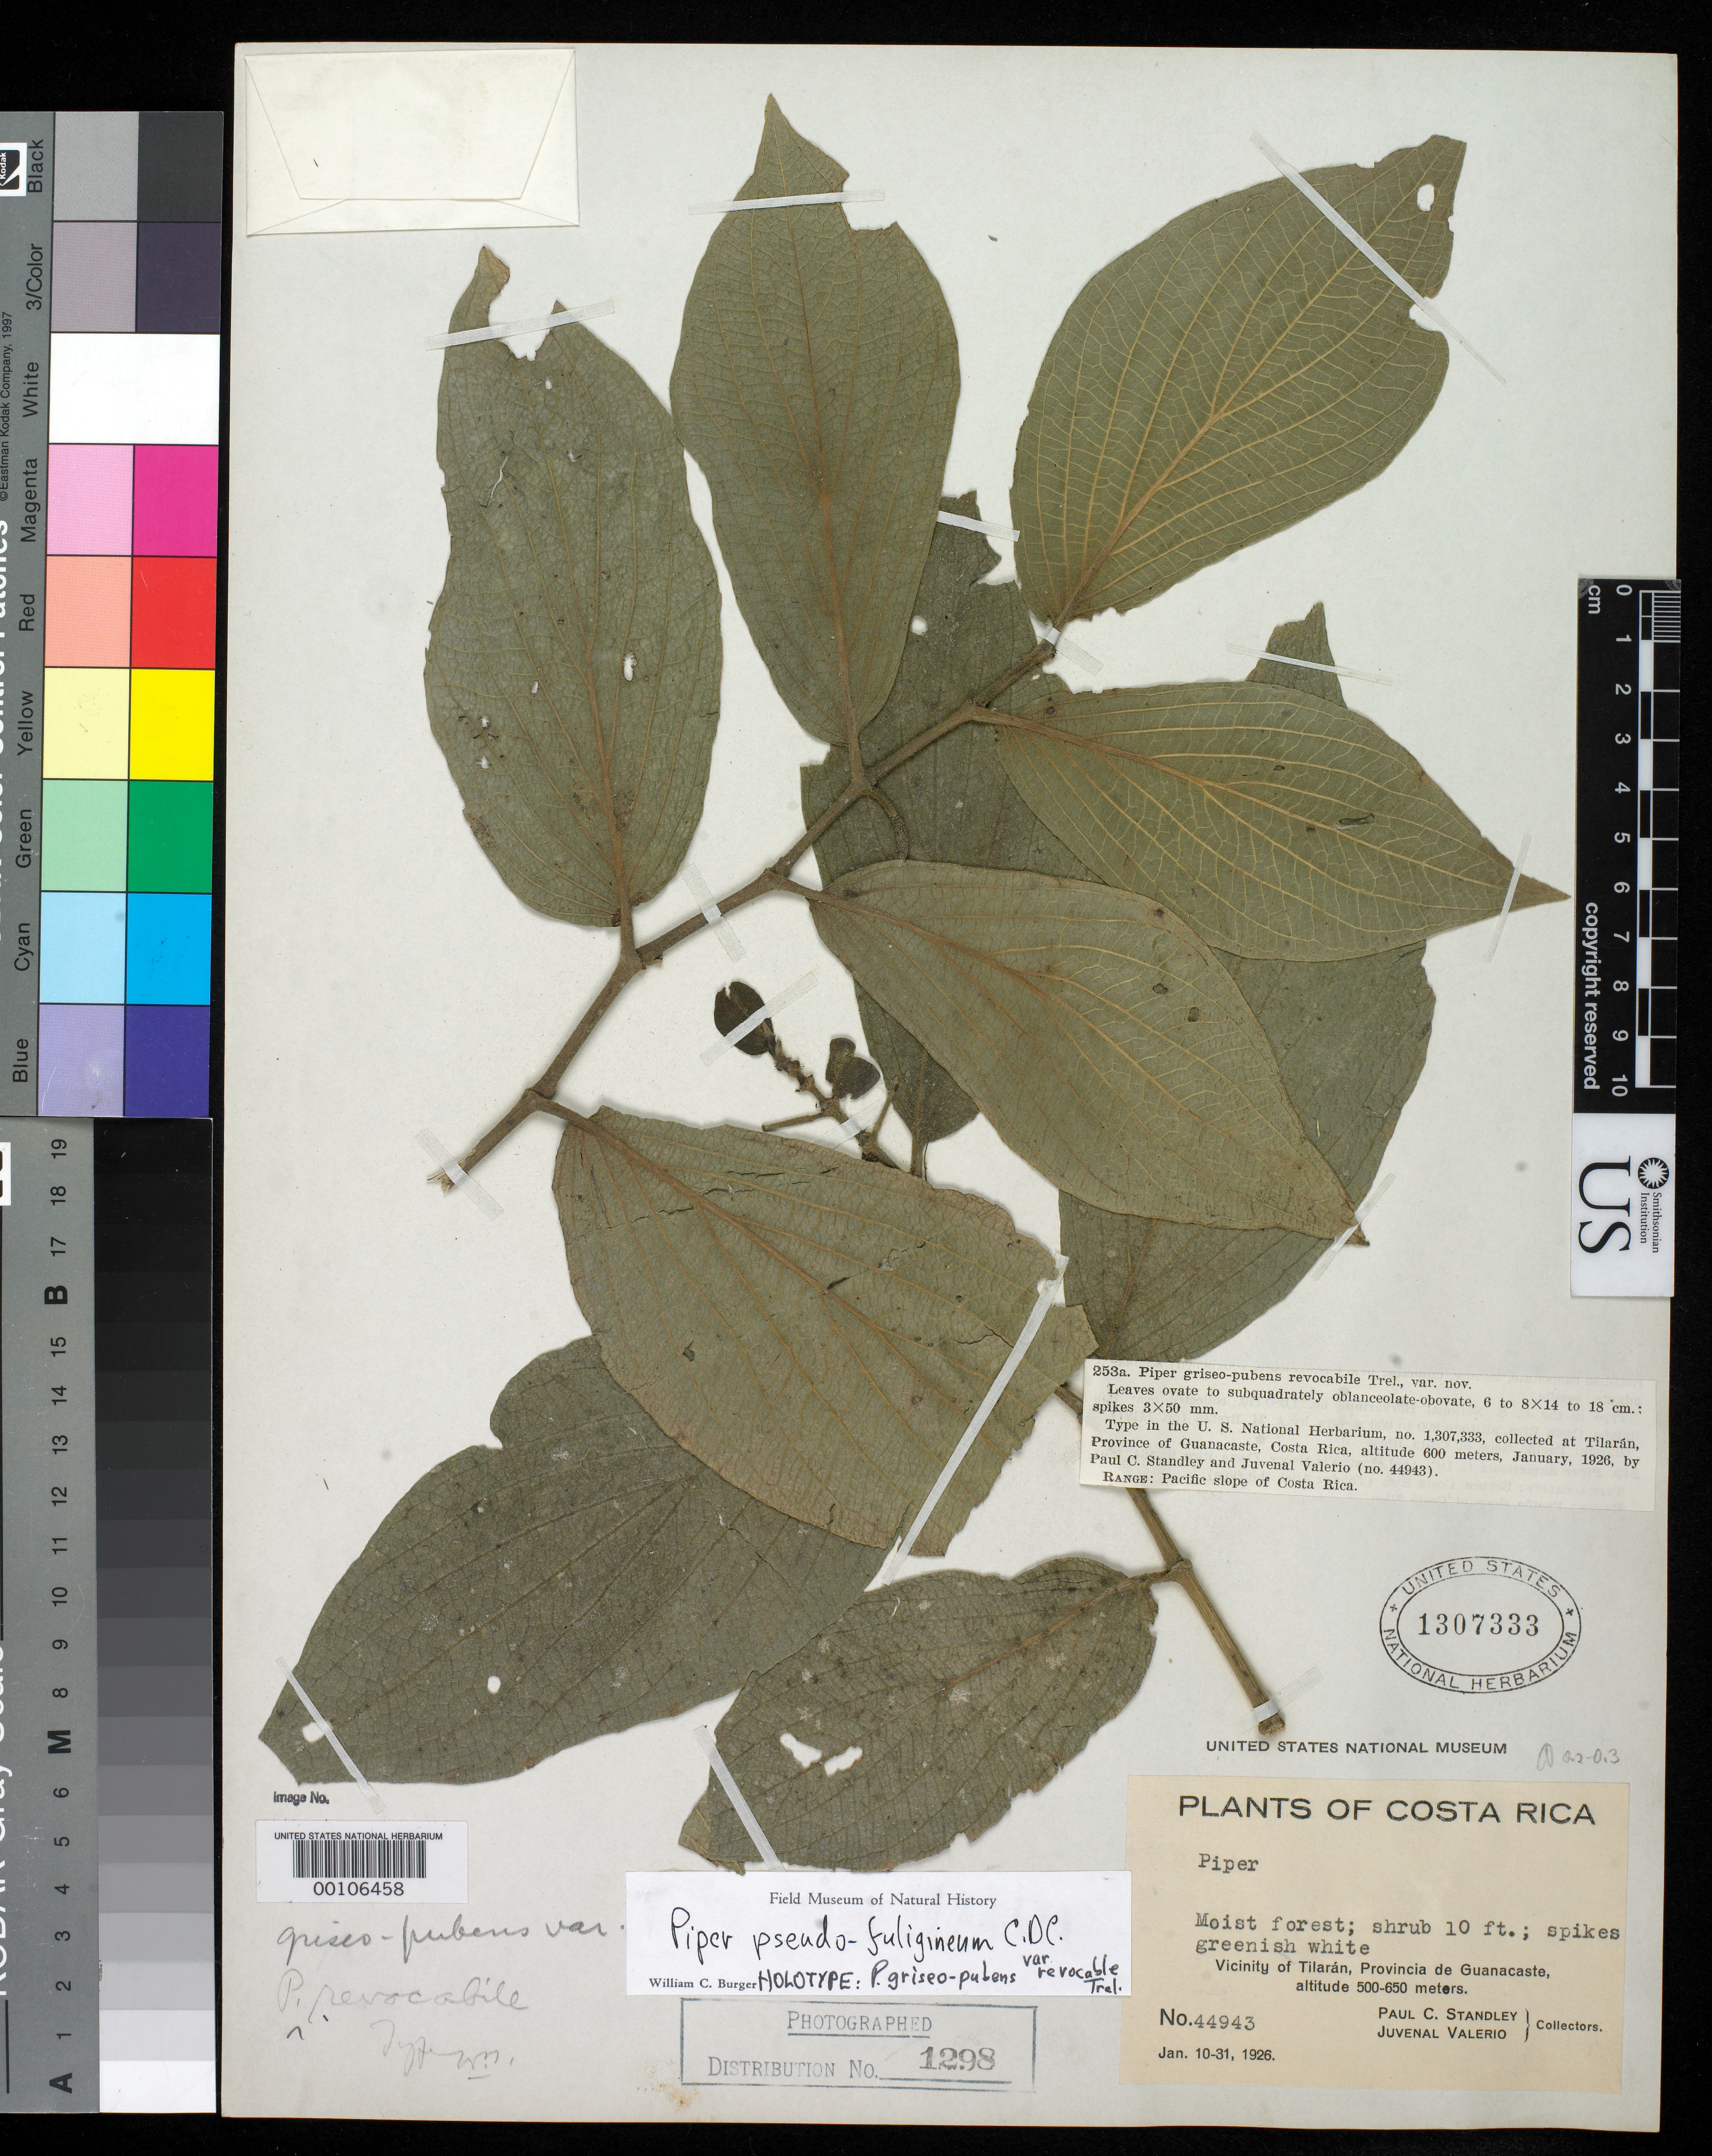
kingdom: Plantae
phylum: Tracheophyta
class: Magnoliopsida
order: Piperales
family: Piperaceae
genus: Piper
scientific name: Piper griseo-pubens var. revocabile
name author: Trel.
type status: Holotype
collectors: P. C. Standley & J. Valerio R.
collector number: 44943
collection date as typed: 10 Jan 1926 to 31 Jan 1926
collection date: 1926-01-10/1926-01-31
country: Costa Rica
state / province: Guanacaste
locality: Vicinity of Tilaran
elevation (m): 500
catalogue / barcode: US 1307333